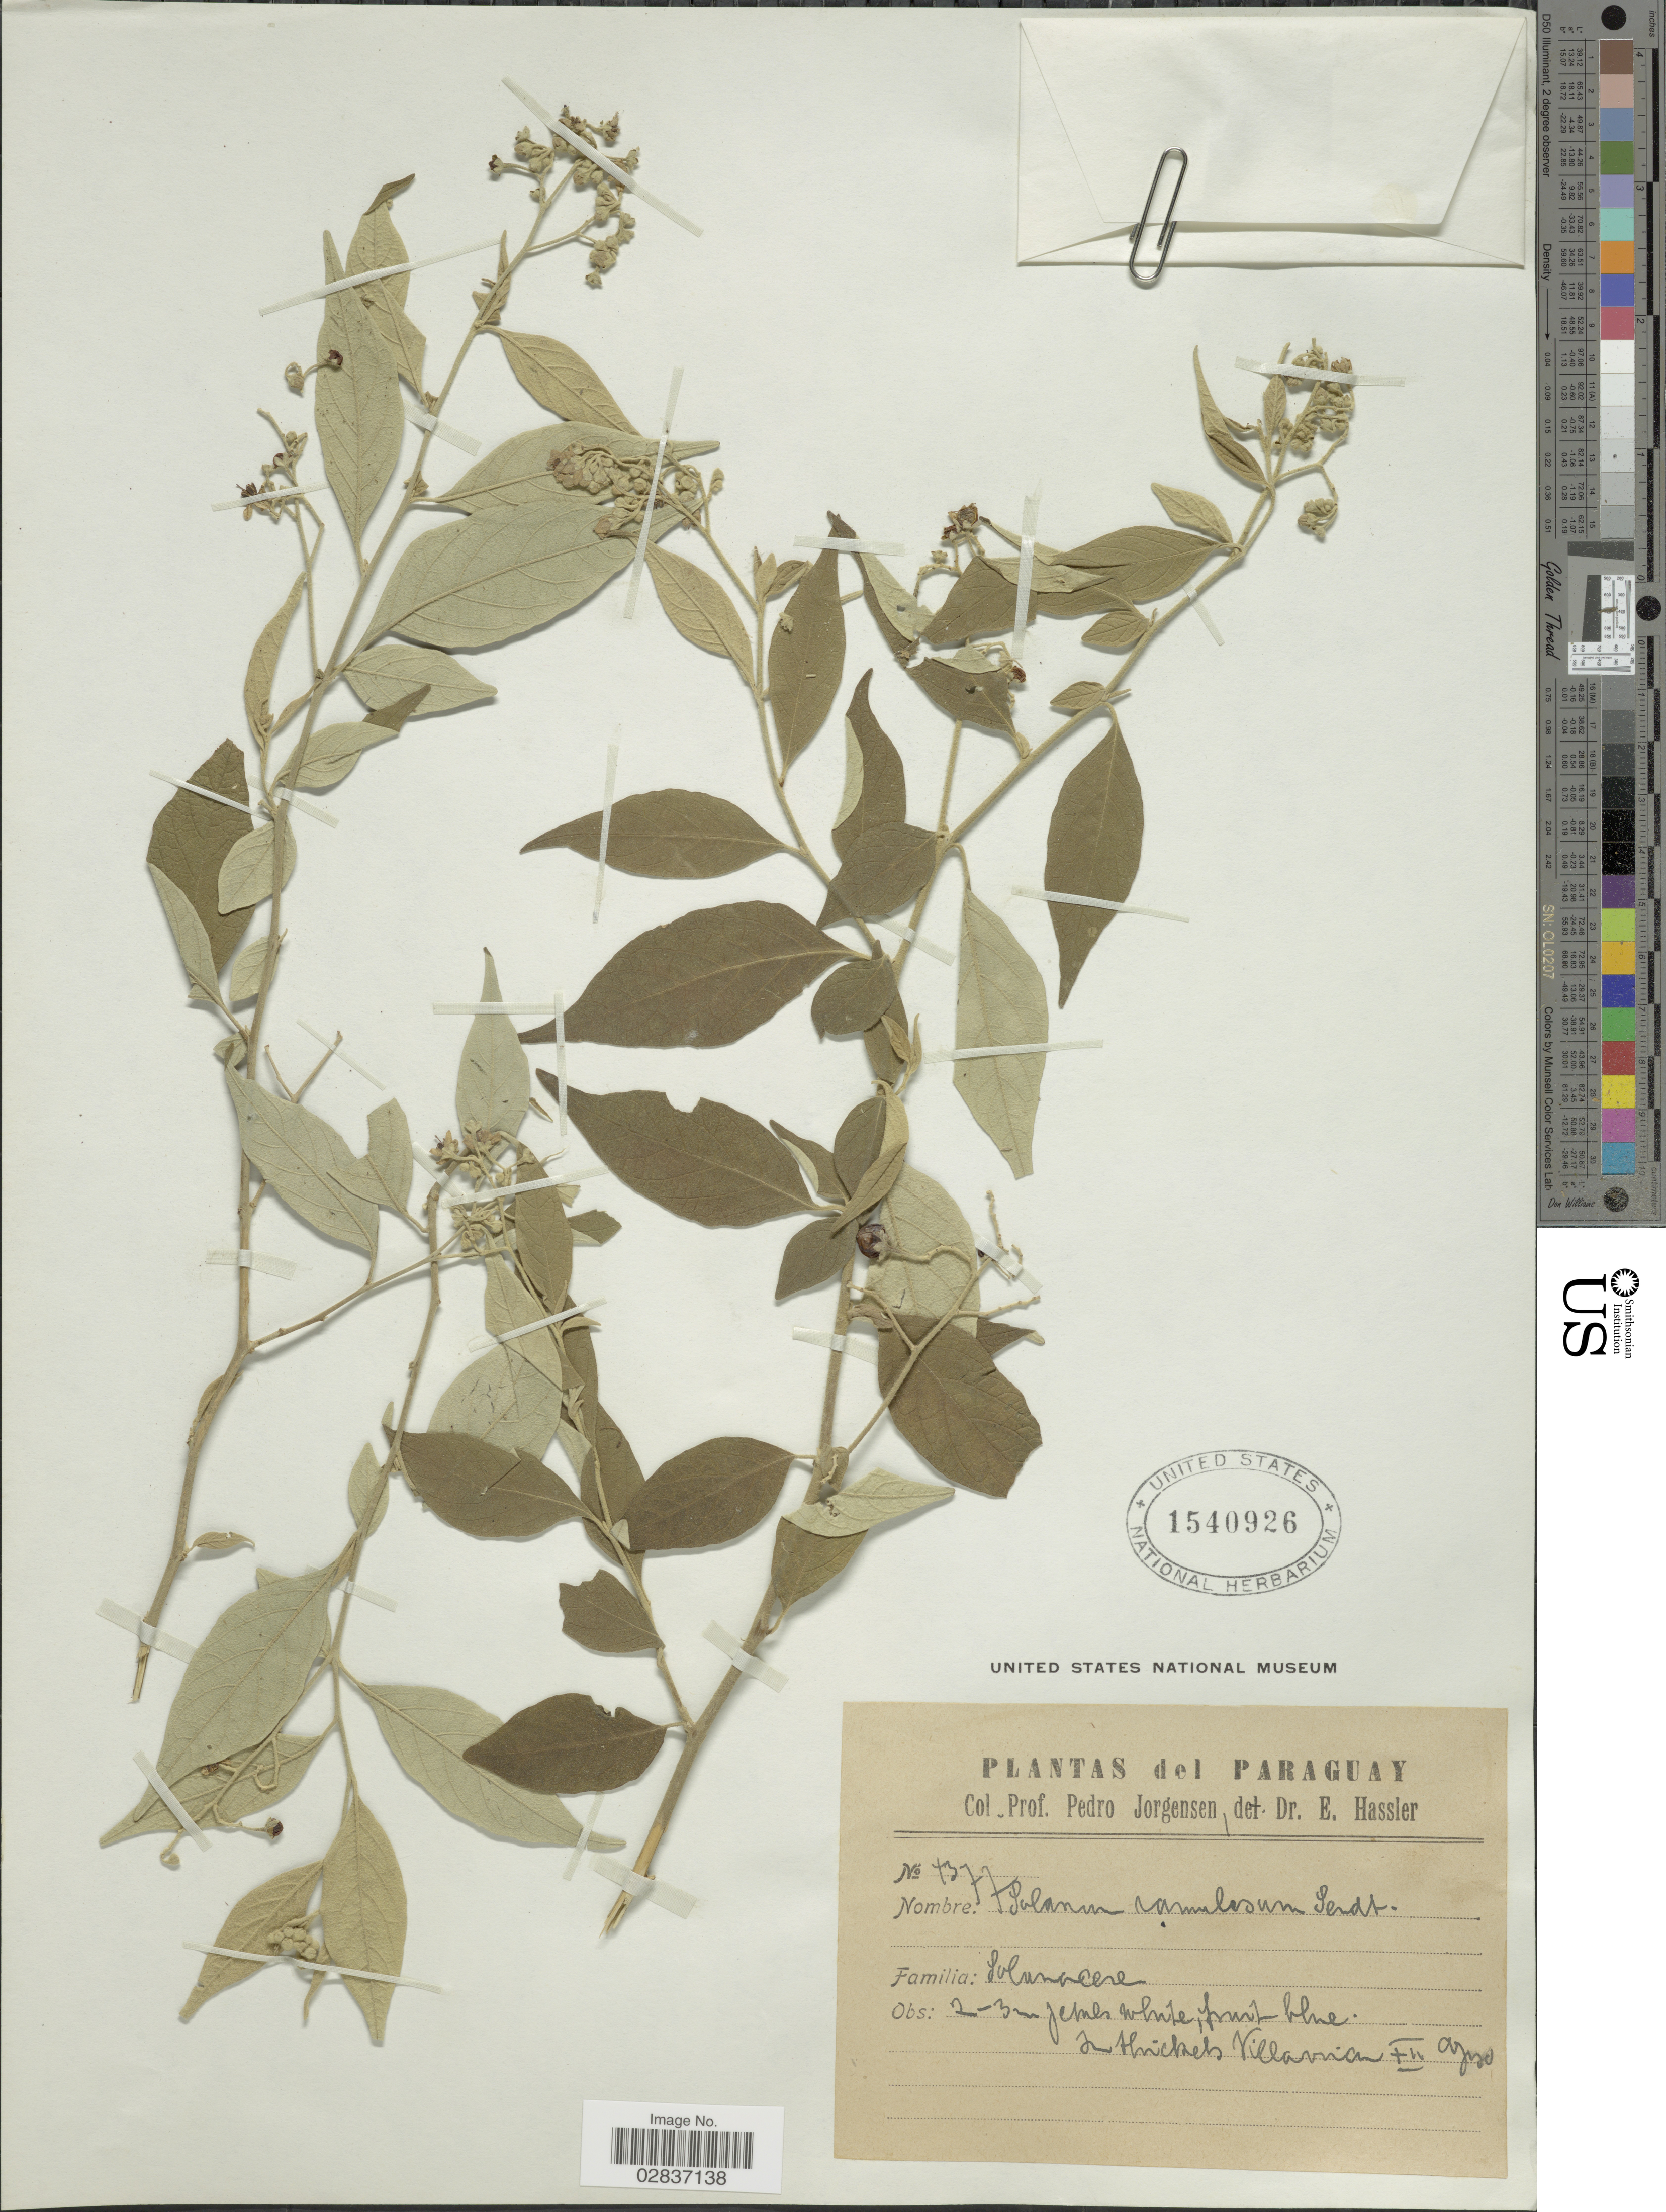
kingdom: Plantae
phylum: Tracheophyta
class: Magnoliopsida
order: Solanales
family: Solanaceae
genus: Solanum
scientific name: Solanum ramulosum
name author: Sendtn.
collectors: P. Jörgensen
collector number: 4377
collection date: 1930-12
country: Paraguay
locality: Villarrica.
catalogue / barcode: US 1540926